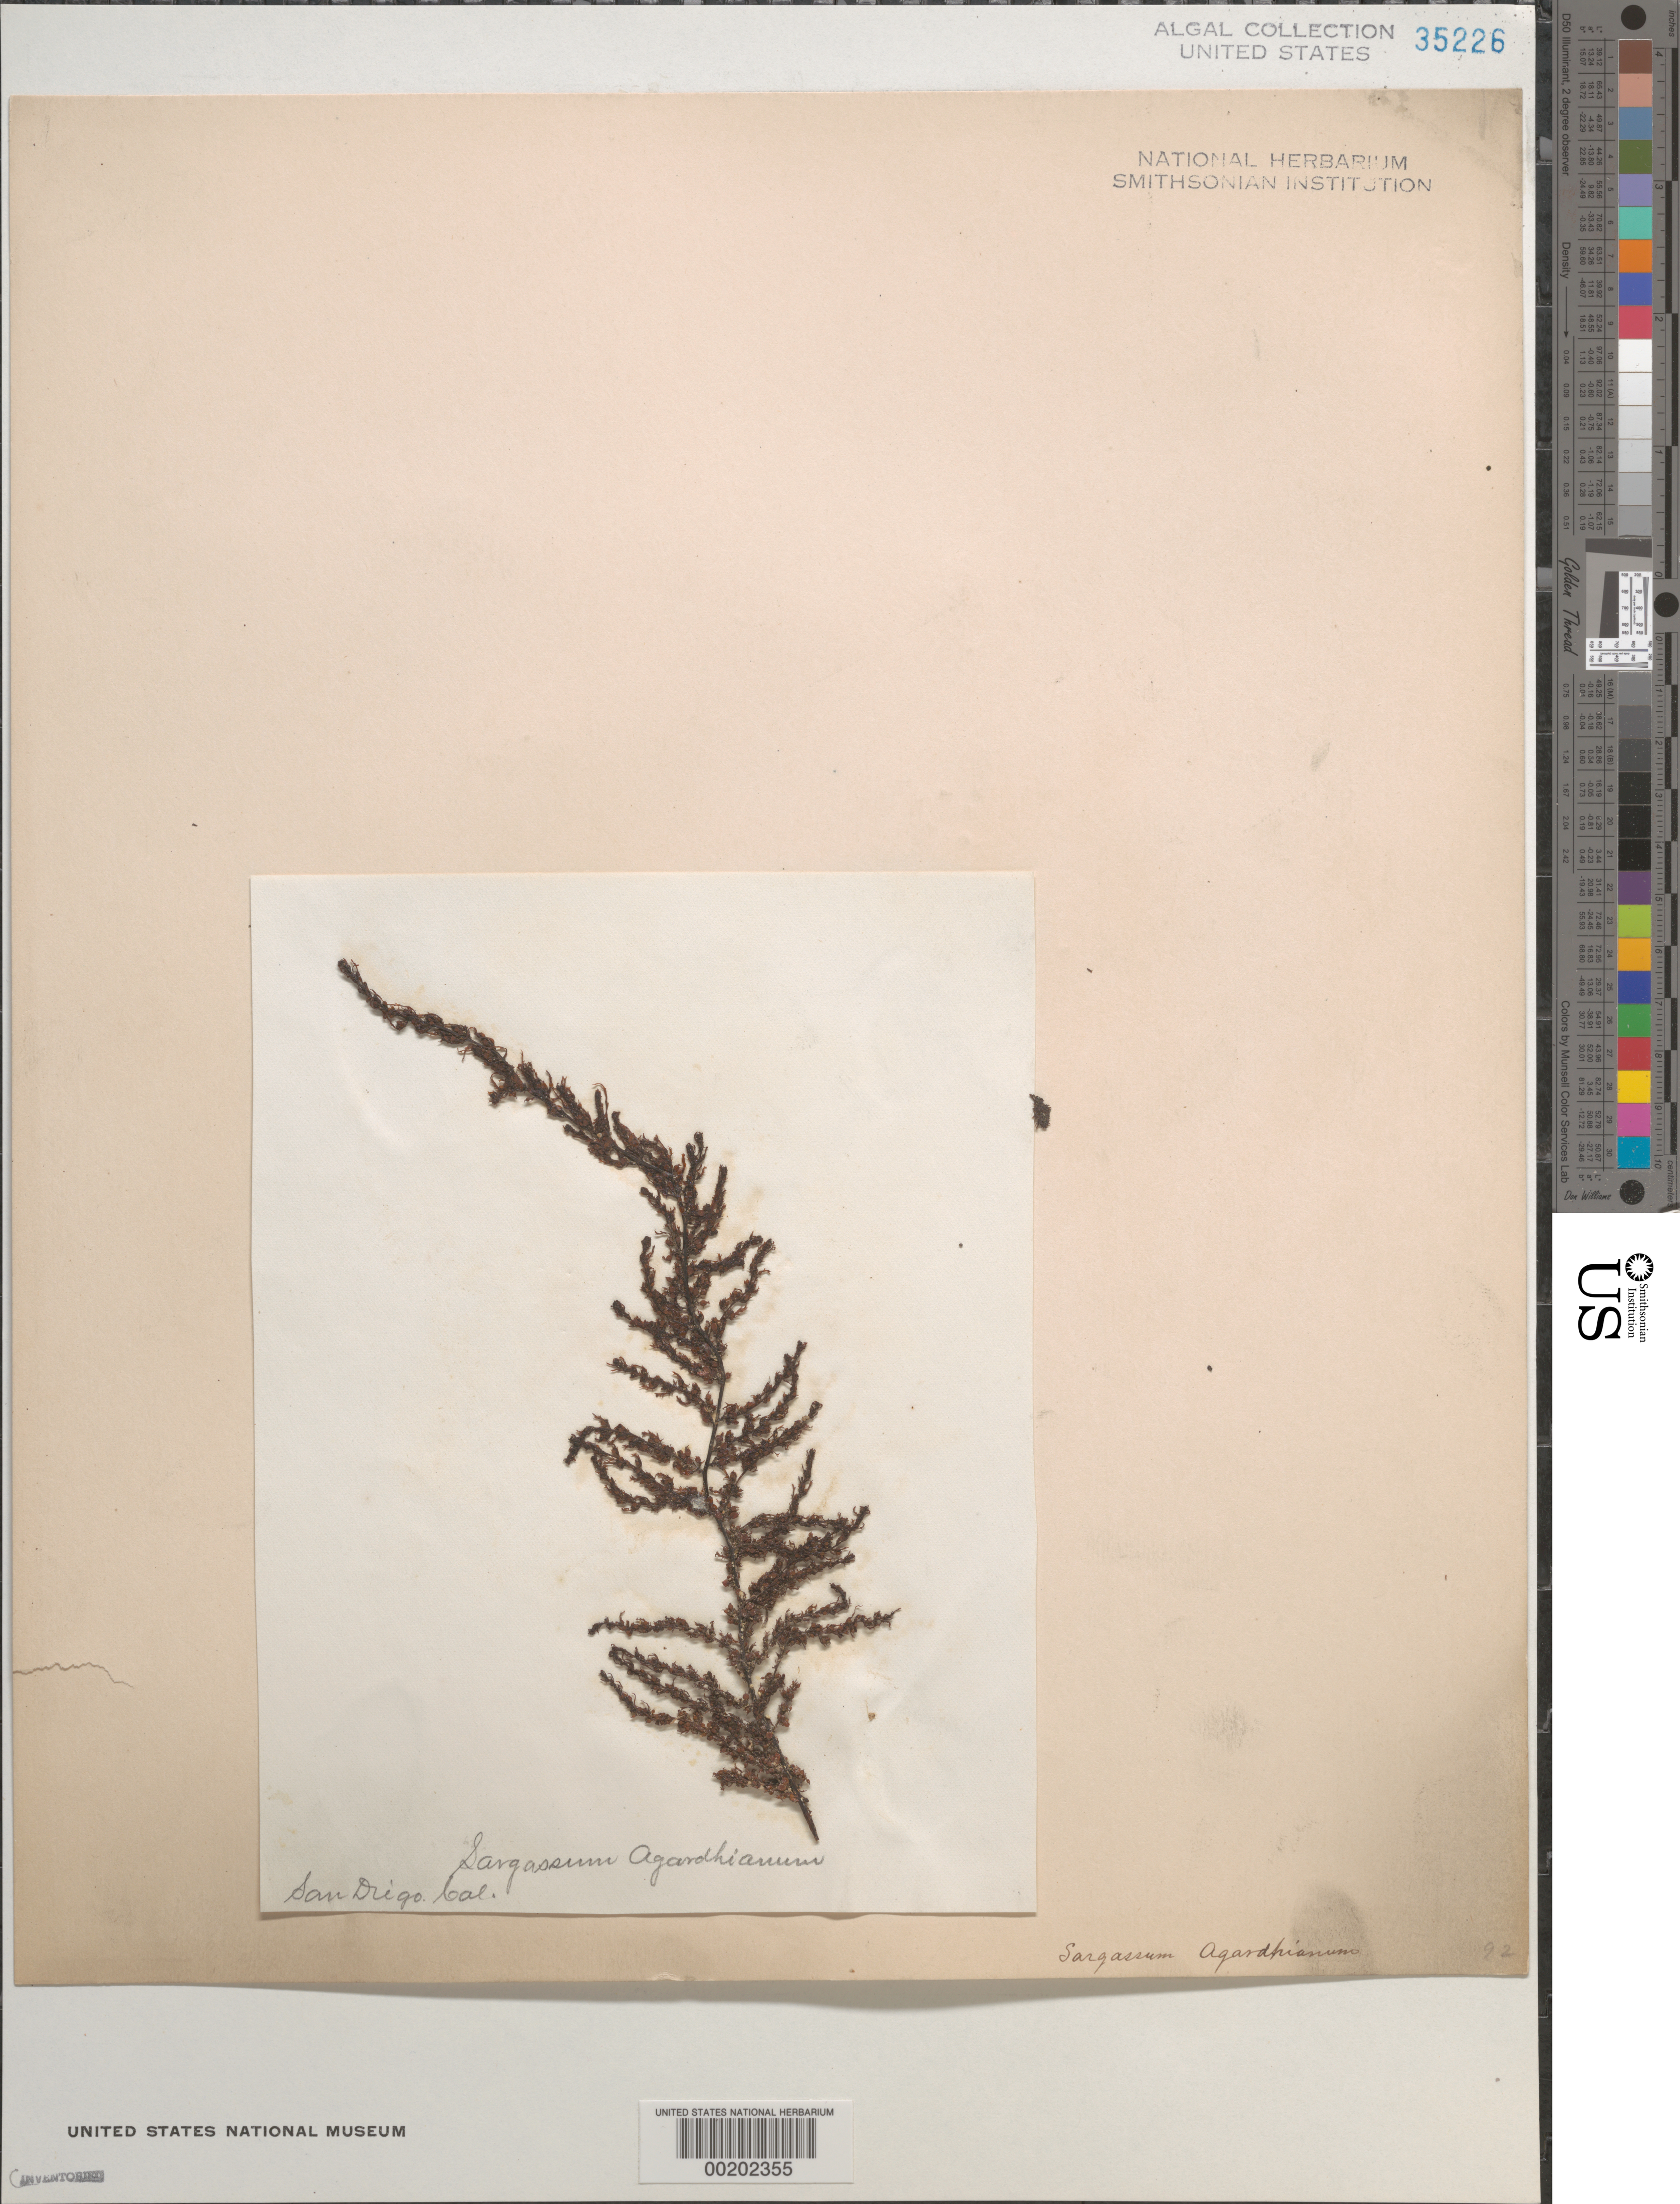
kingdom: Chromista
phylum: Ochrophyta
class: Phaeophyceae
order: Fucales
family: Sargassaceae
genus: Sargassum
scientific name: Sargassum agardhianum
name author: Farl. in J. Agardh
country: United States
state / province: California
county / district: San Diego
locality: San Diego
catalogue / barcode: US 35226